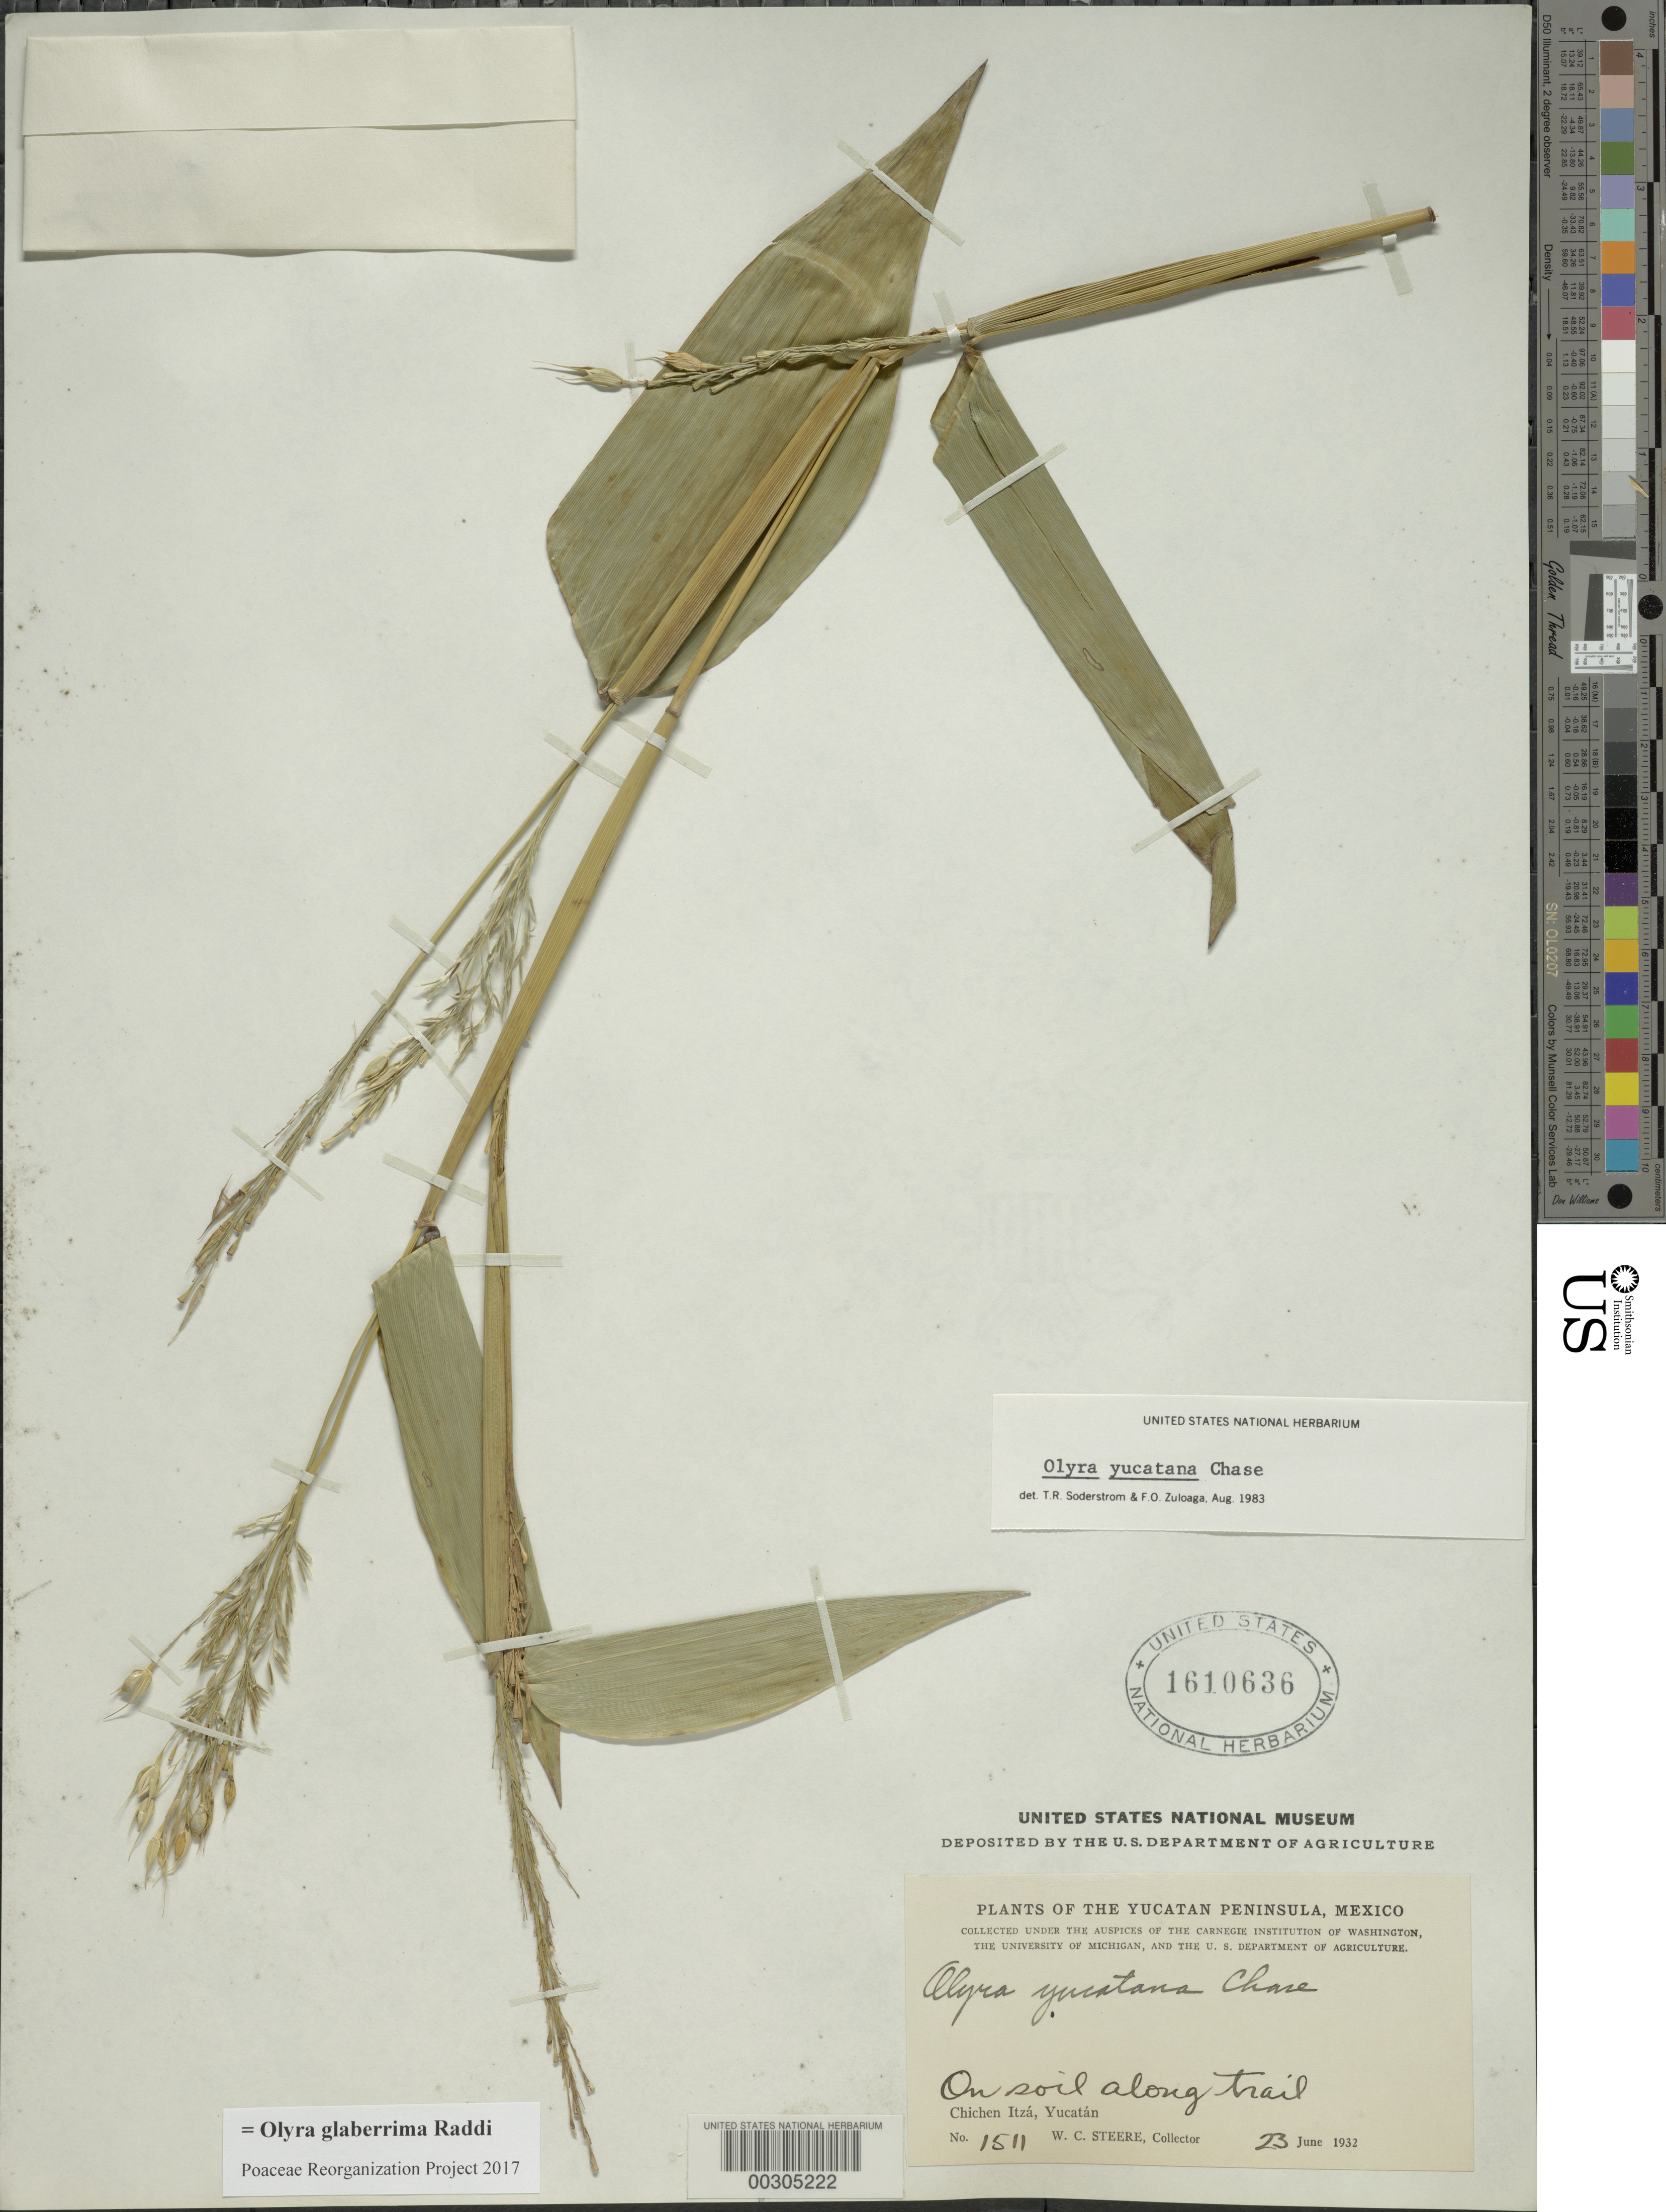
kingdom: Plantae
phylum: Tracheophyta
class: Liliopsida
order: Poales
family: Poaceae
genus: Olyra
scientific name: Olyra glaberrima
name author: Raddi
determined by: Poaceae Reorganization Project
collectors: W. C. Steere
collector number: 1511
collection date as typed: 23 Jun 1932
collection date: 1932-06-23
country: Mexico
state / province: Yucatán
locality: Chichen itza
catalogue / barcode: US 1610636